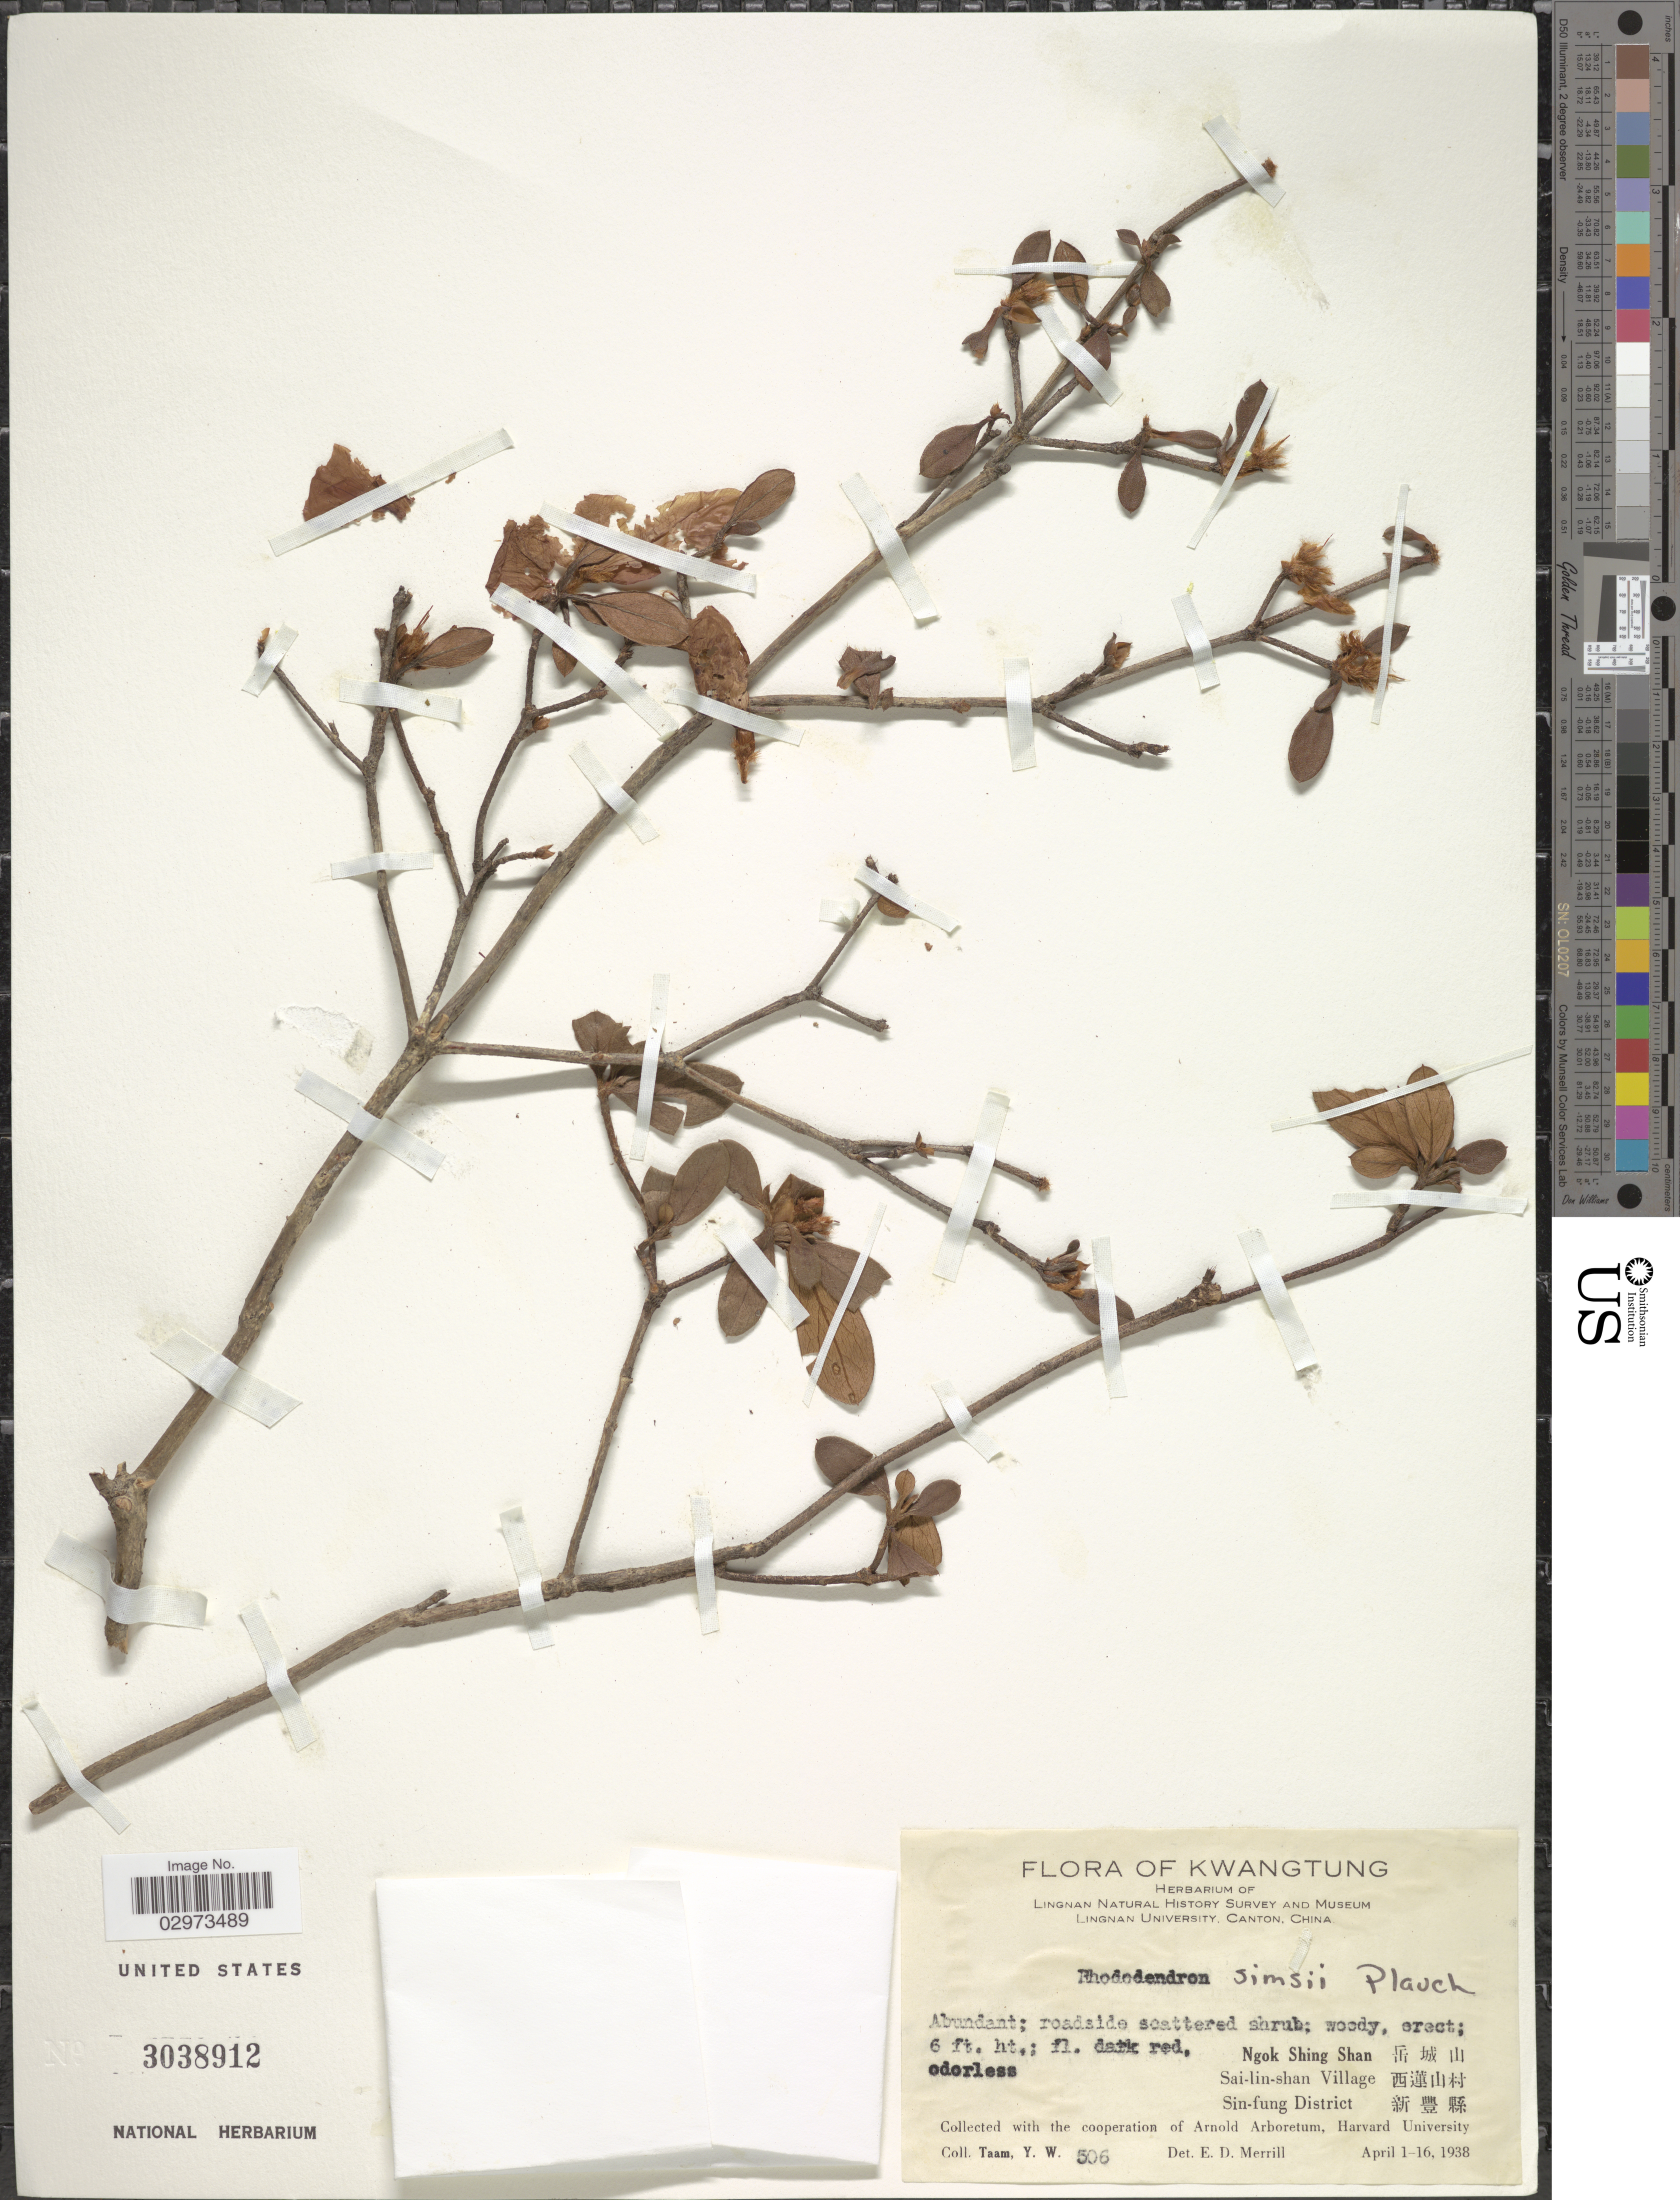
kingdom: Plantae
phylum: Tracheophyta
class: Magnoliopsida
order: Ericales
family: Ericaceae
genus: Rhododendron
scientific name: Rhododendron simsii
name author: Planch.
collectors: Y. W. Taam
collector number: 506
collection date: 1938-04-01/1938-04-16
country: China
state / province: Guangdong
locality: Kwangtung. Ngok Shing Shan, Sai-lin-shan Village. Sin-fung District.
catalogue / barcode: US 3038912